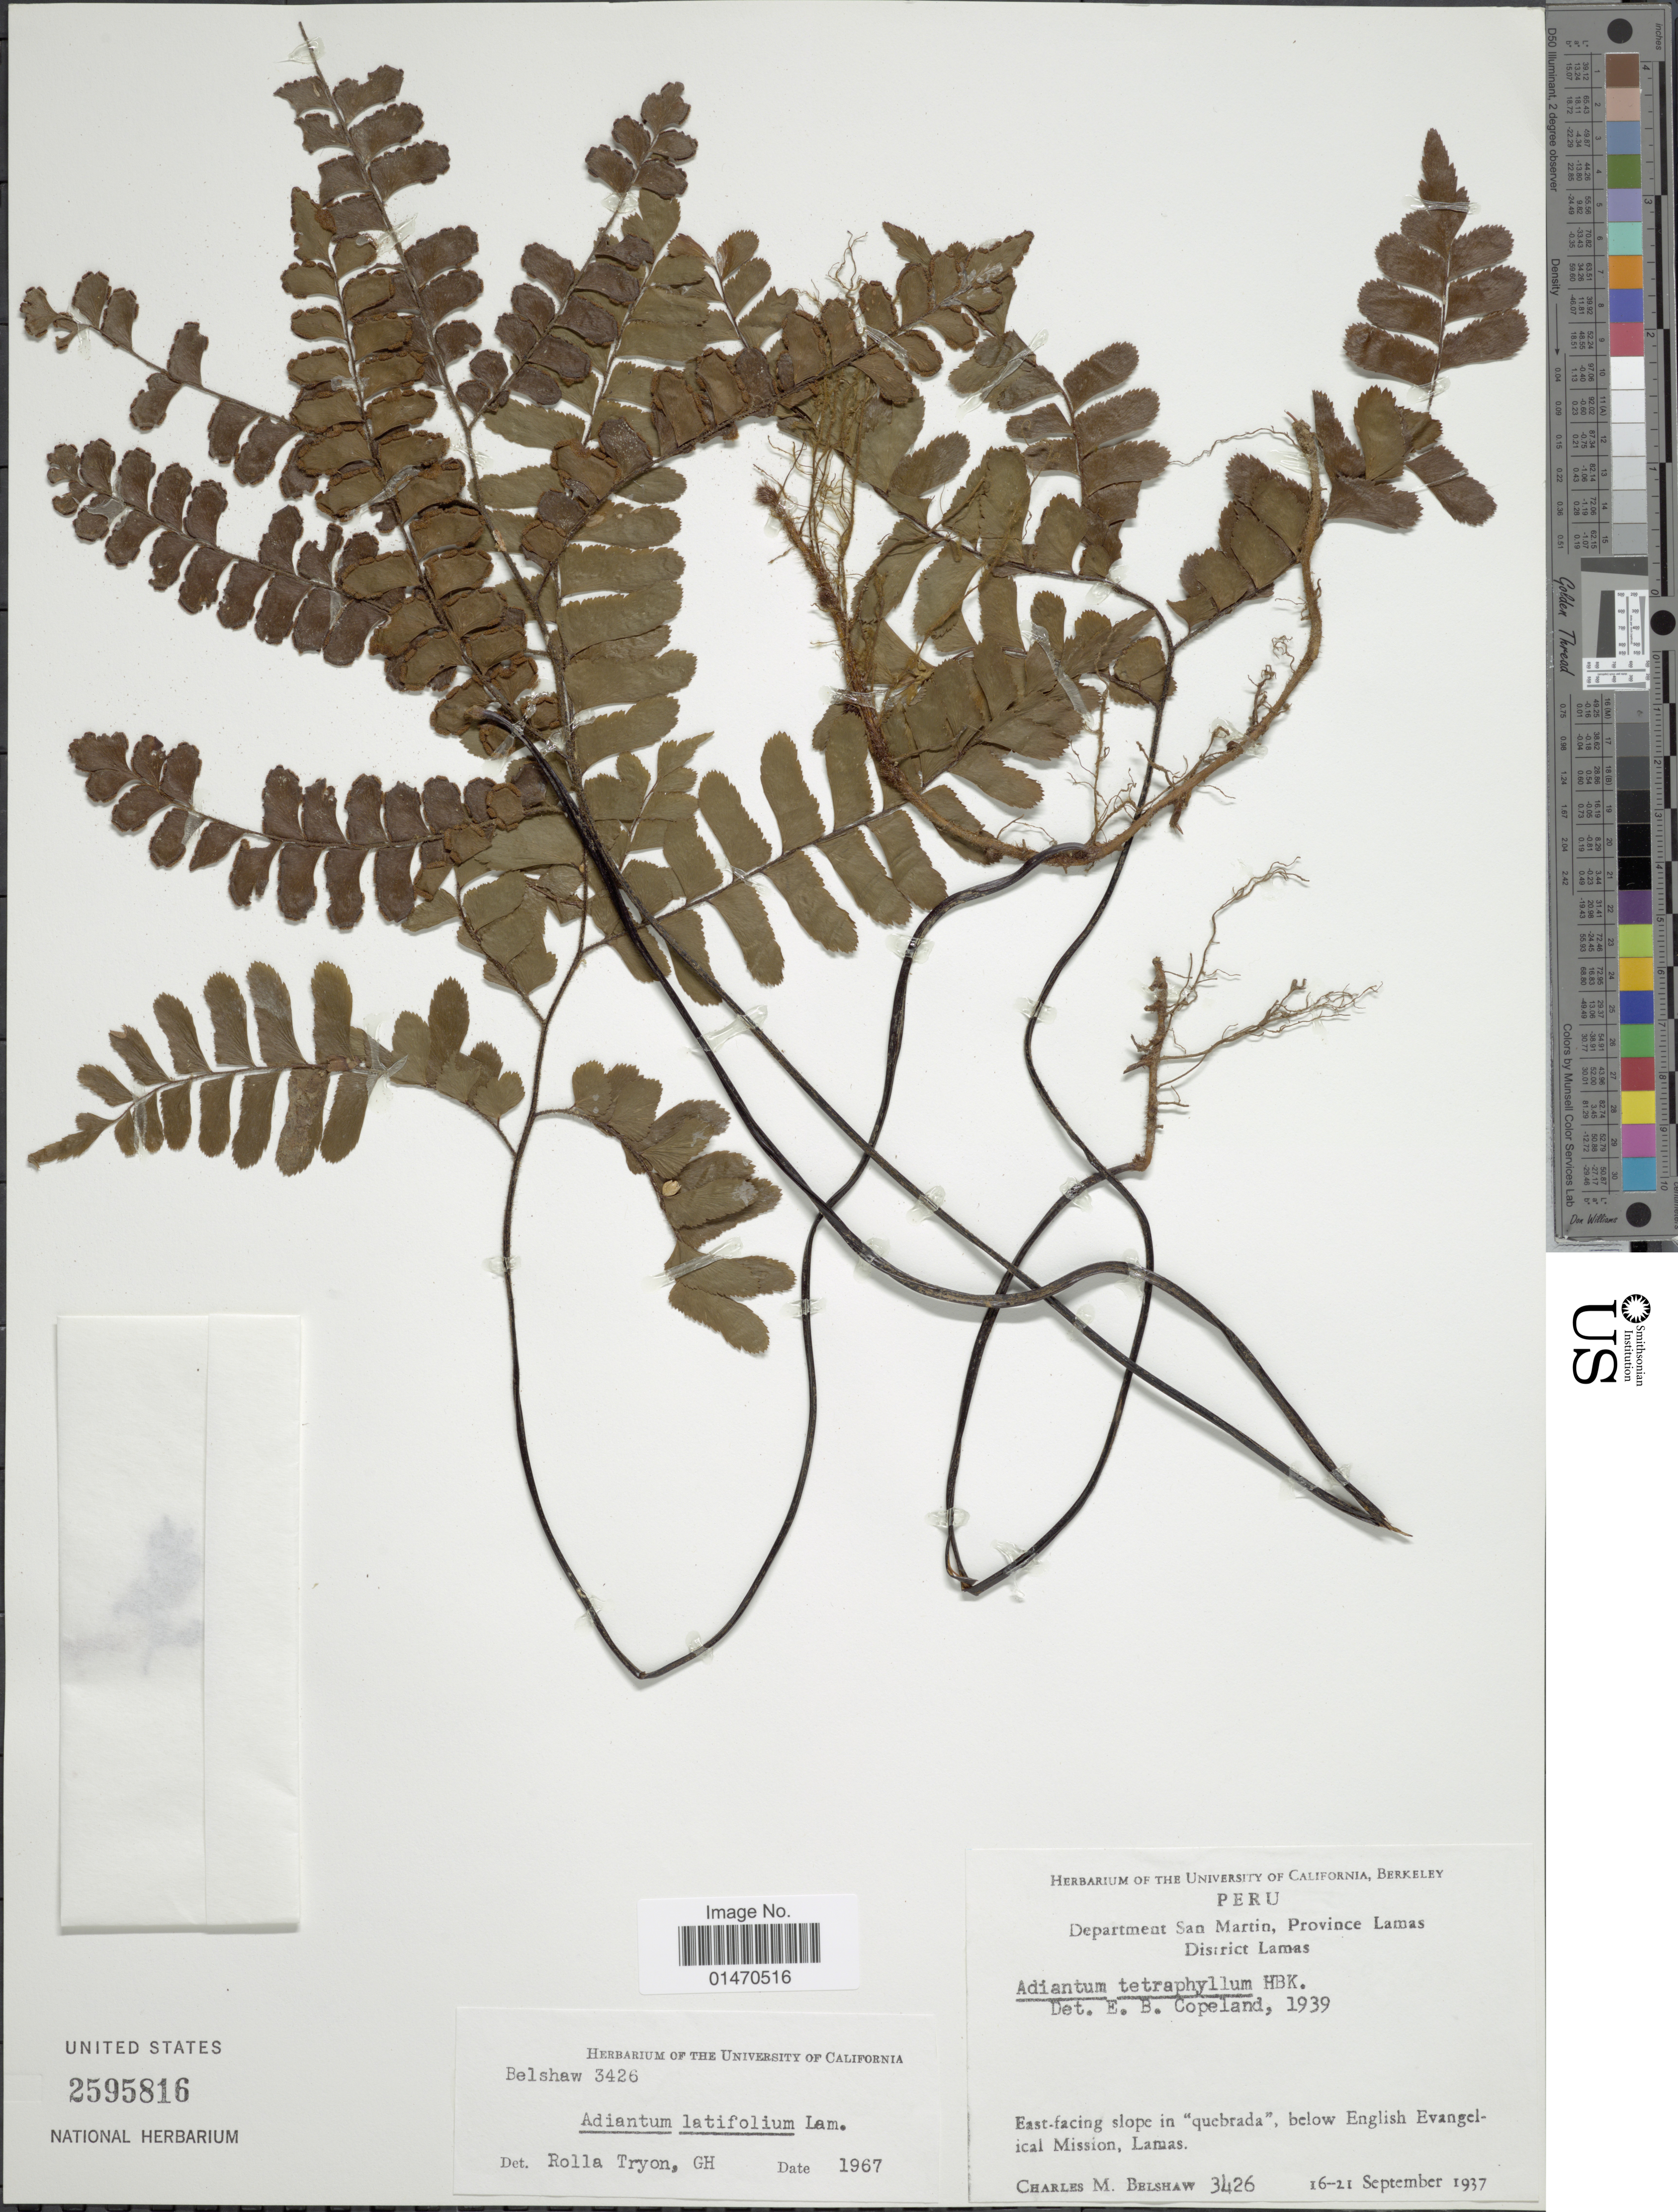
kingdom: Plantae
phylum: Tracheophyta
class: Polypodiopsida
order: Polypodiales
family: Pteridaceae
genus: Adiantum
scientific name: Adiantum latifolium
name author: Lam.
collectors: C. Shaw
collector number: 3426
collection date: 1937-09-16/1937-09-21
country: Peru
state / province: San Martín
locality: Department San Martin, Province Lamas, District Lamas, East-facing slope in "quebrada"below English Evangelical Mission, Lamas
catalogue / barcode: US 2595816